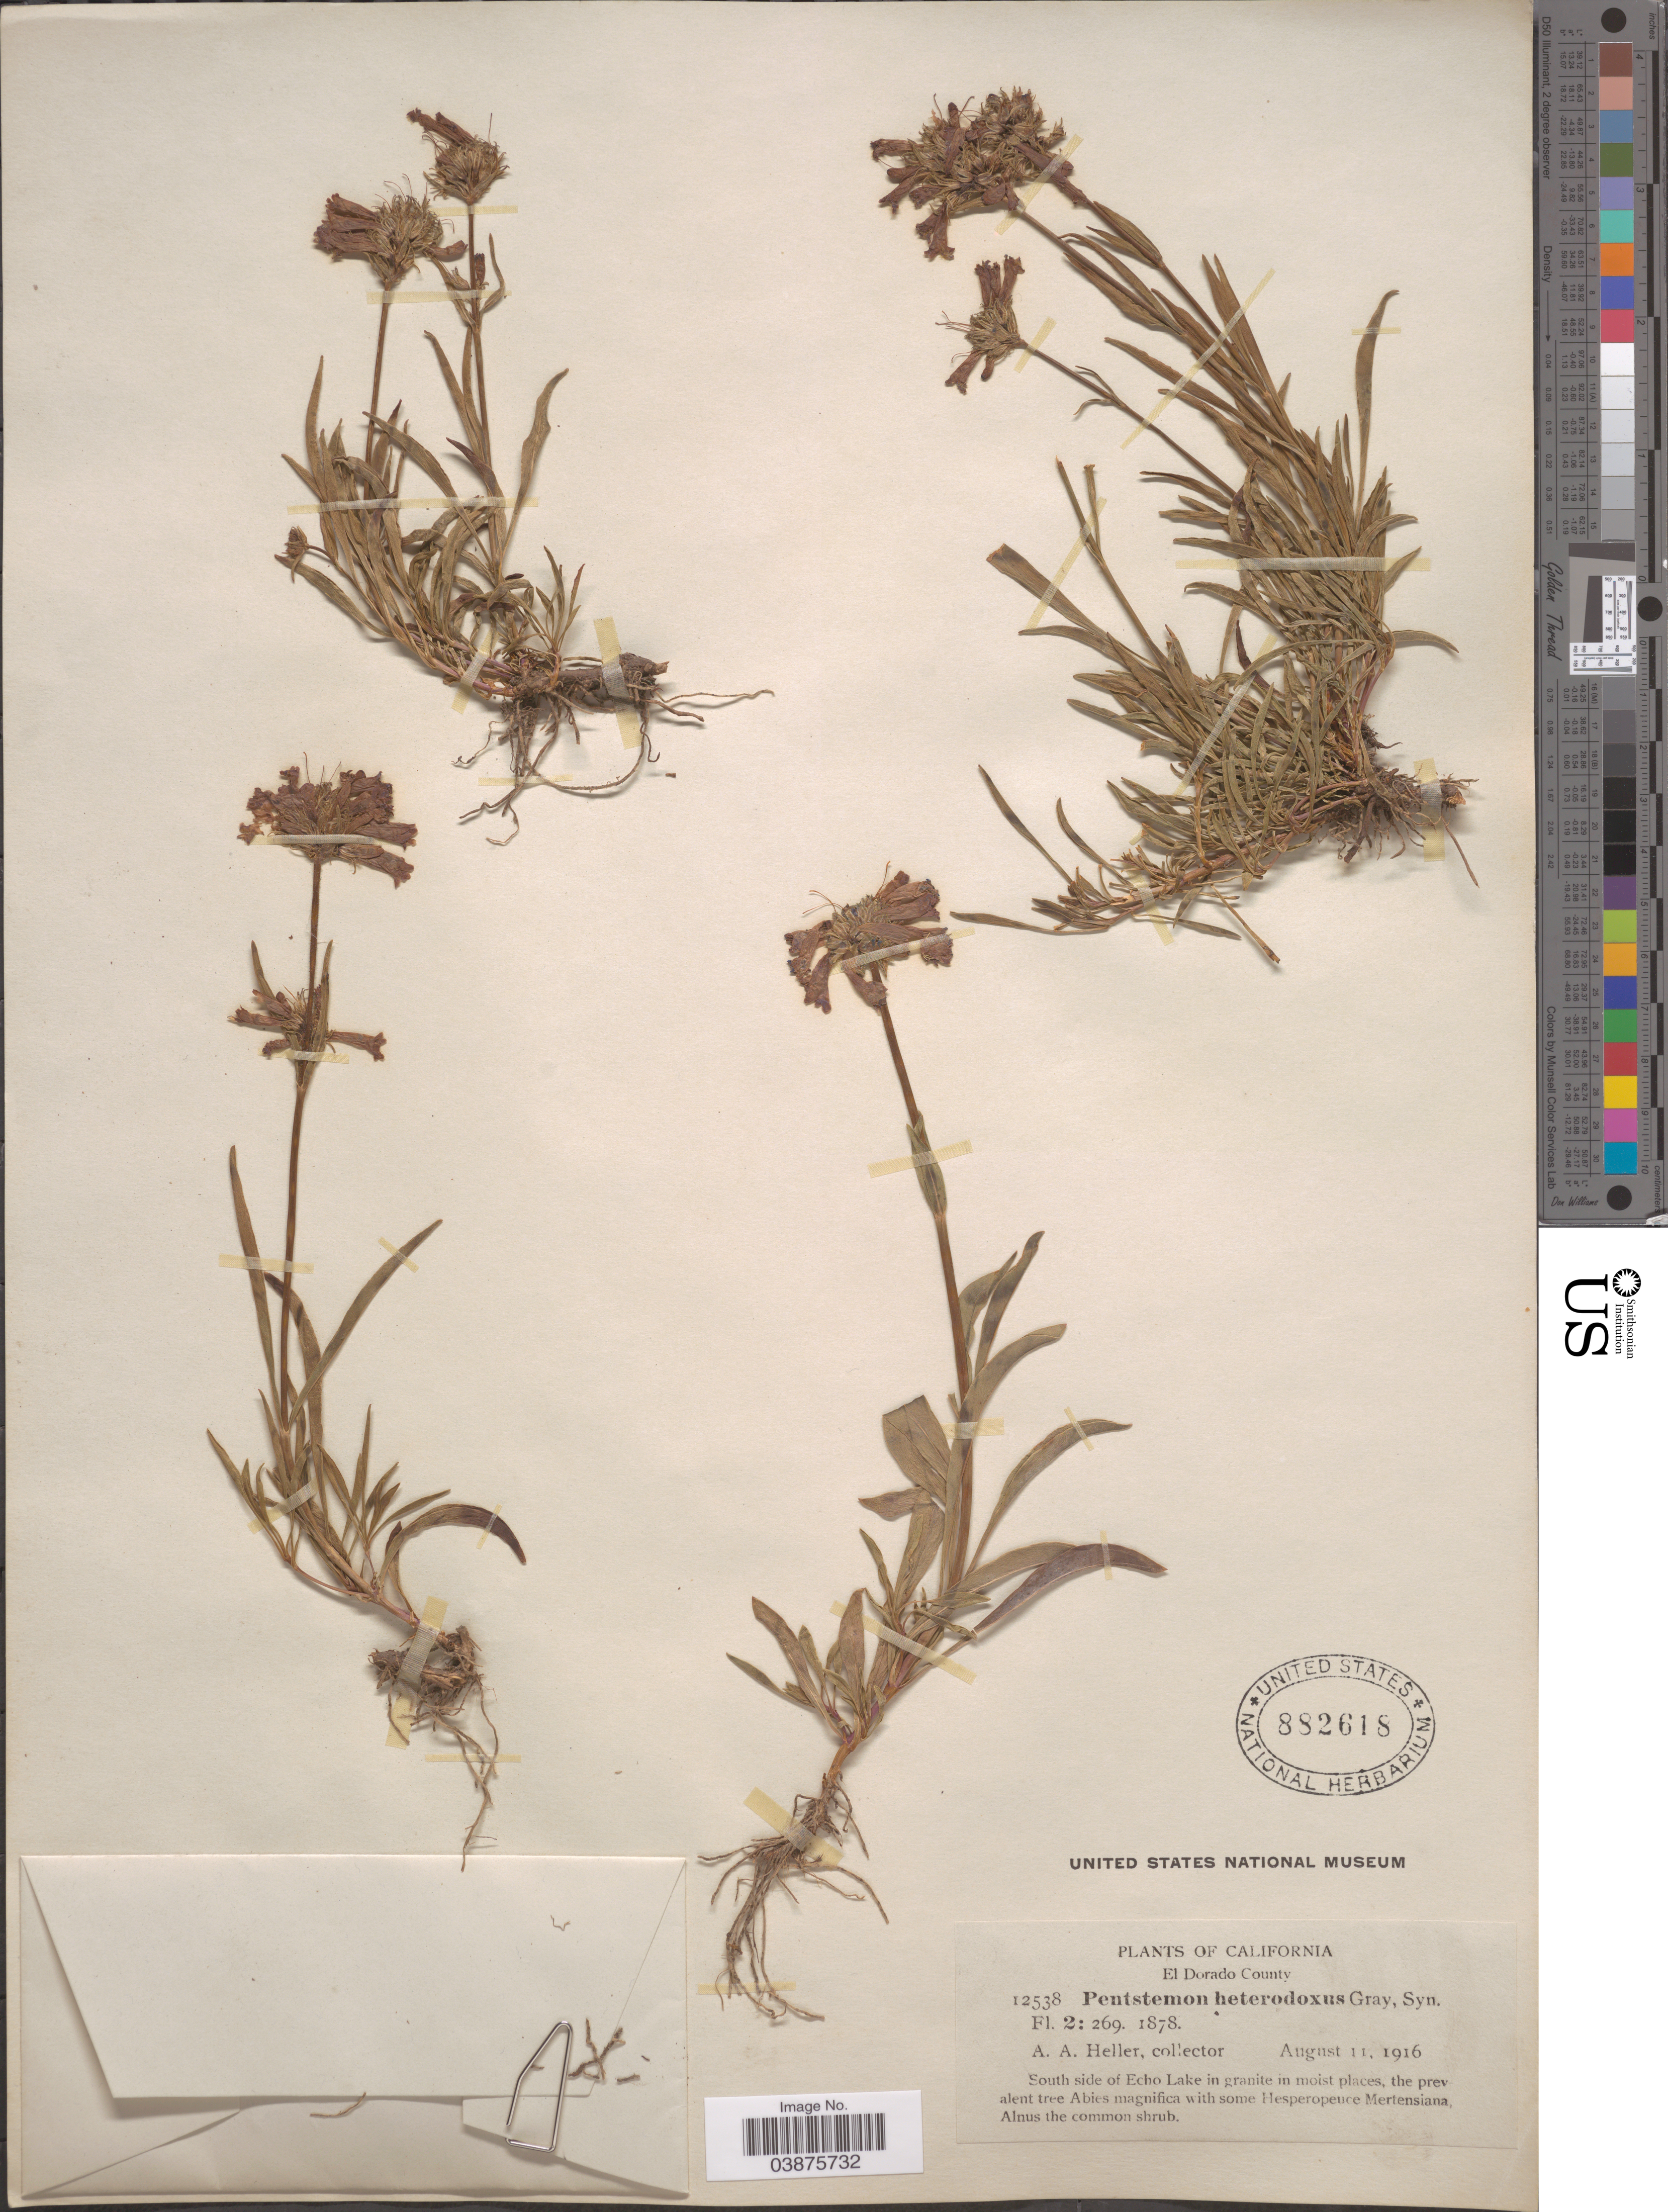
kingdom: Plantae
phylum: Tracheophyta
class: Magnoliopsida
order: Lamiales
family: Plantaginaceae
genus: Penstemon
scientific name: Penstemon heterodoxus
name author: A. Gray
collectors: A. A. Heller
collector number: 12538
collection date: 1916-08-11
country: United States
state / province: California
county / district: El Dorado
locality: El Dorado County. South side of Echo Lake.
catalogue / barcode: US 882618